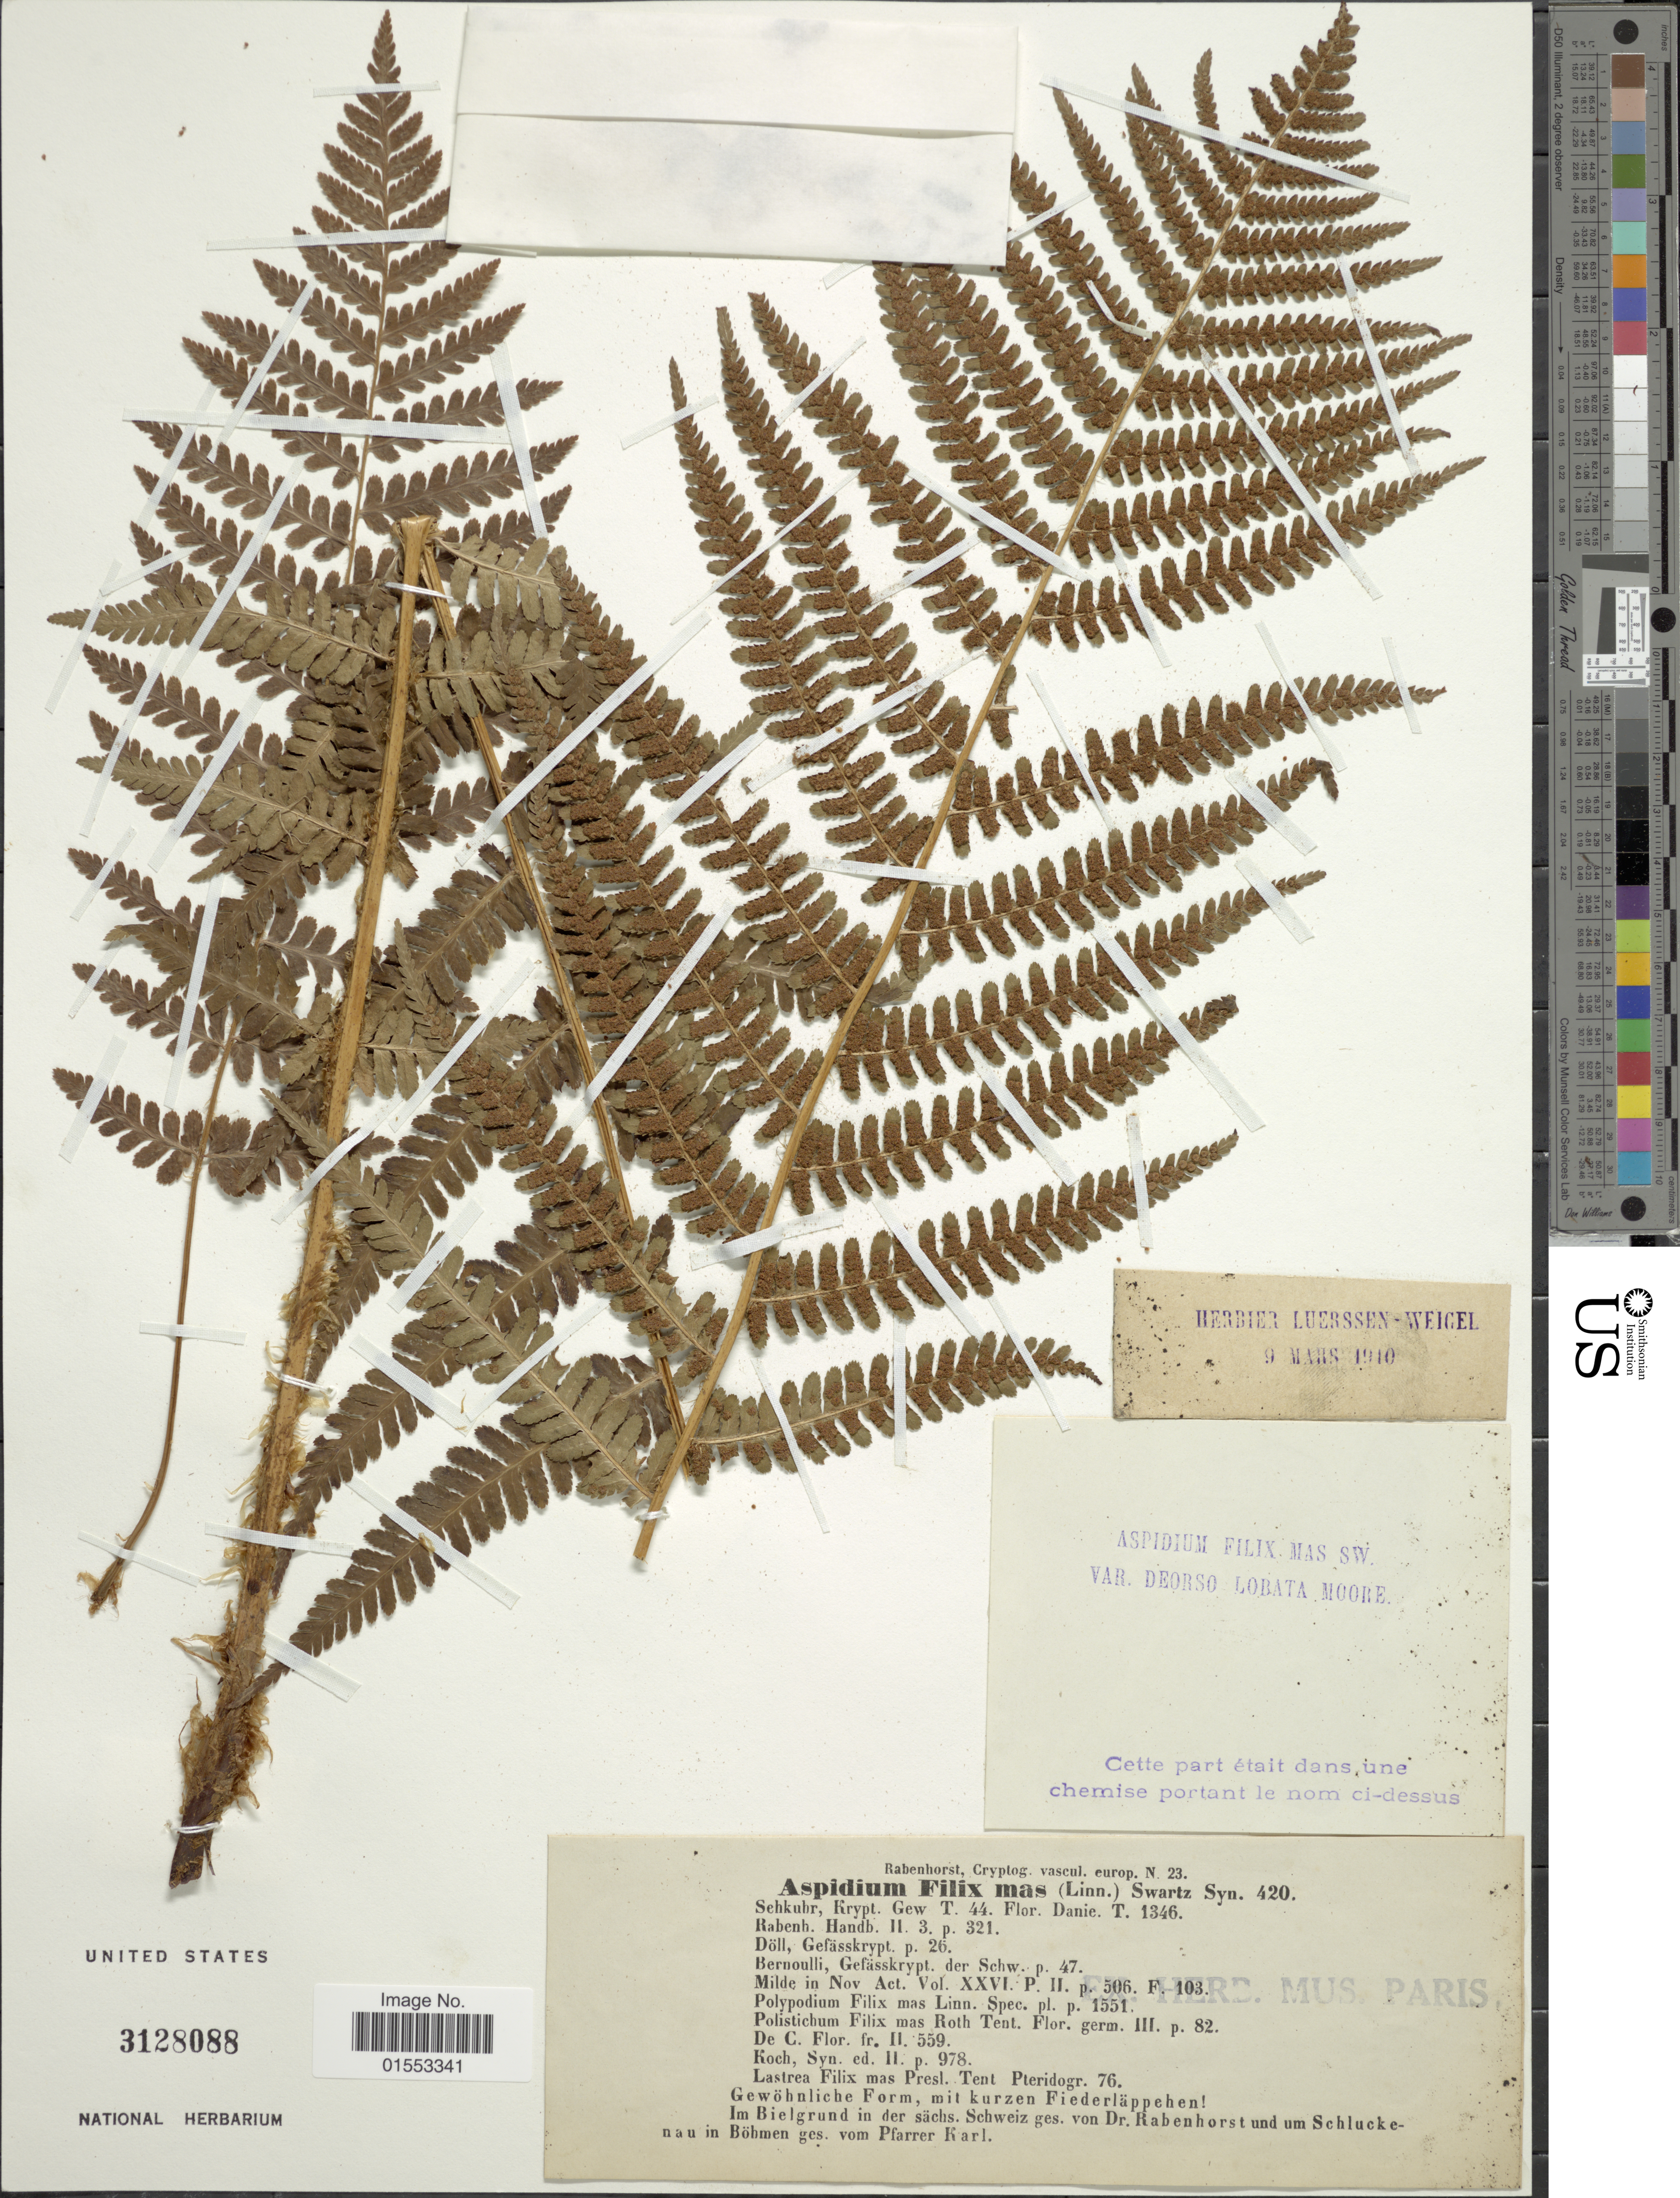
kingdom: Plantae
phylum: Tracheophyta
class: Polypodiopsida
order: Polypodiales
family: Dryopteridaceae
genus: Dryopteris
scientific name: Dryopteris filix-mas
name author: (L.) Schott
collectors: Rabenhorst & P. Karl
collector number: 23*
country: Czechia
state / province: Usti nad Labem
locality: Im Bielgrund in der sachs, Schweiz, und um Schluckenau in Bohmen. [interpreted]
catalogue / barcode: US 3128088